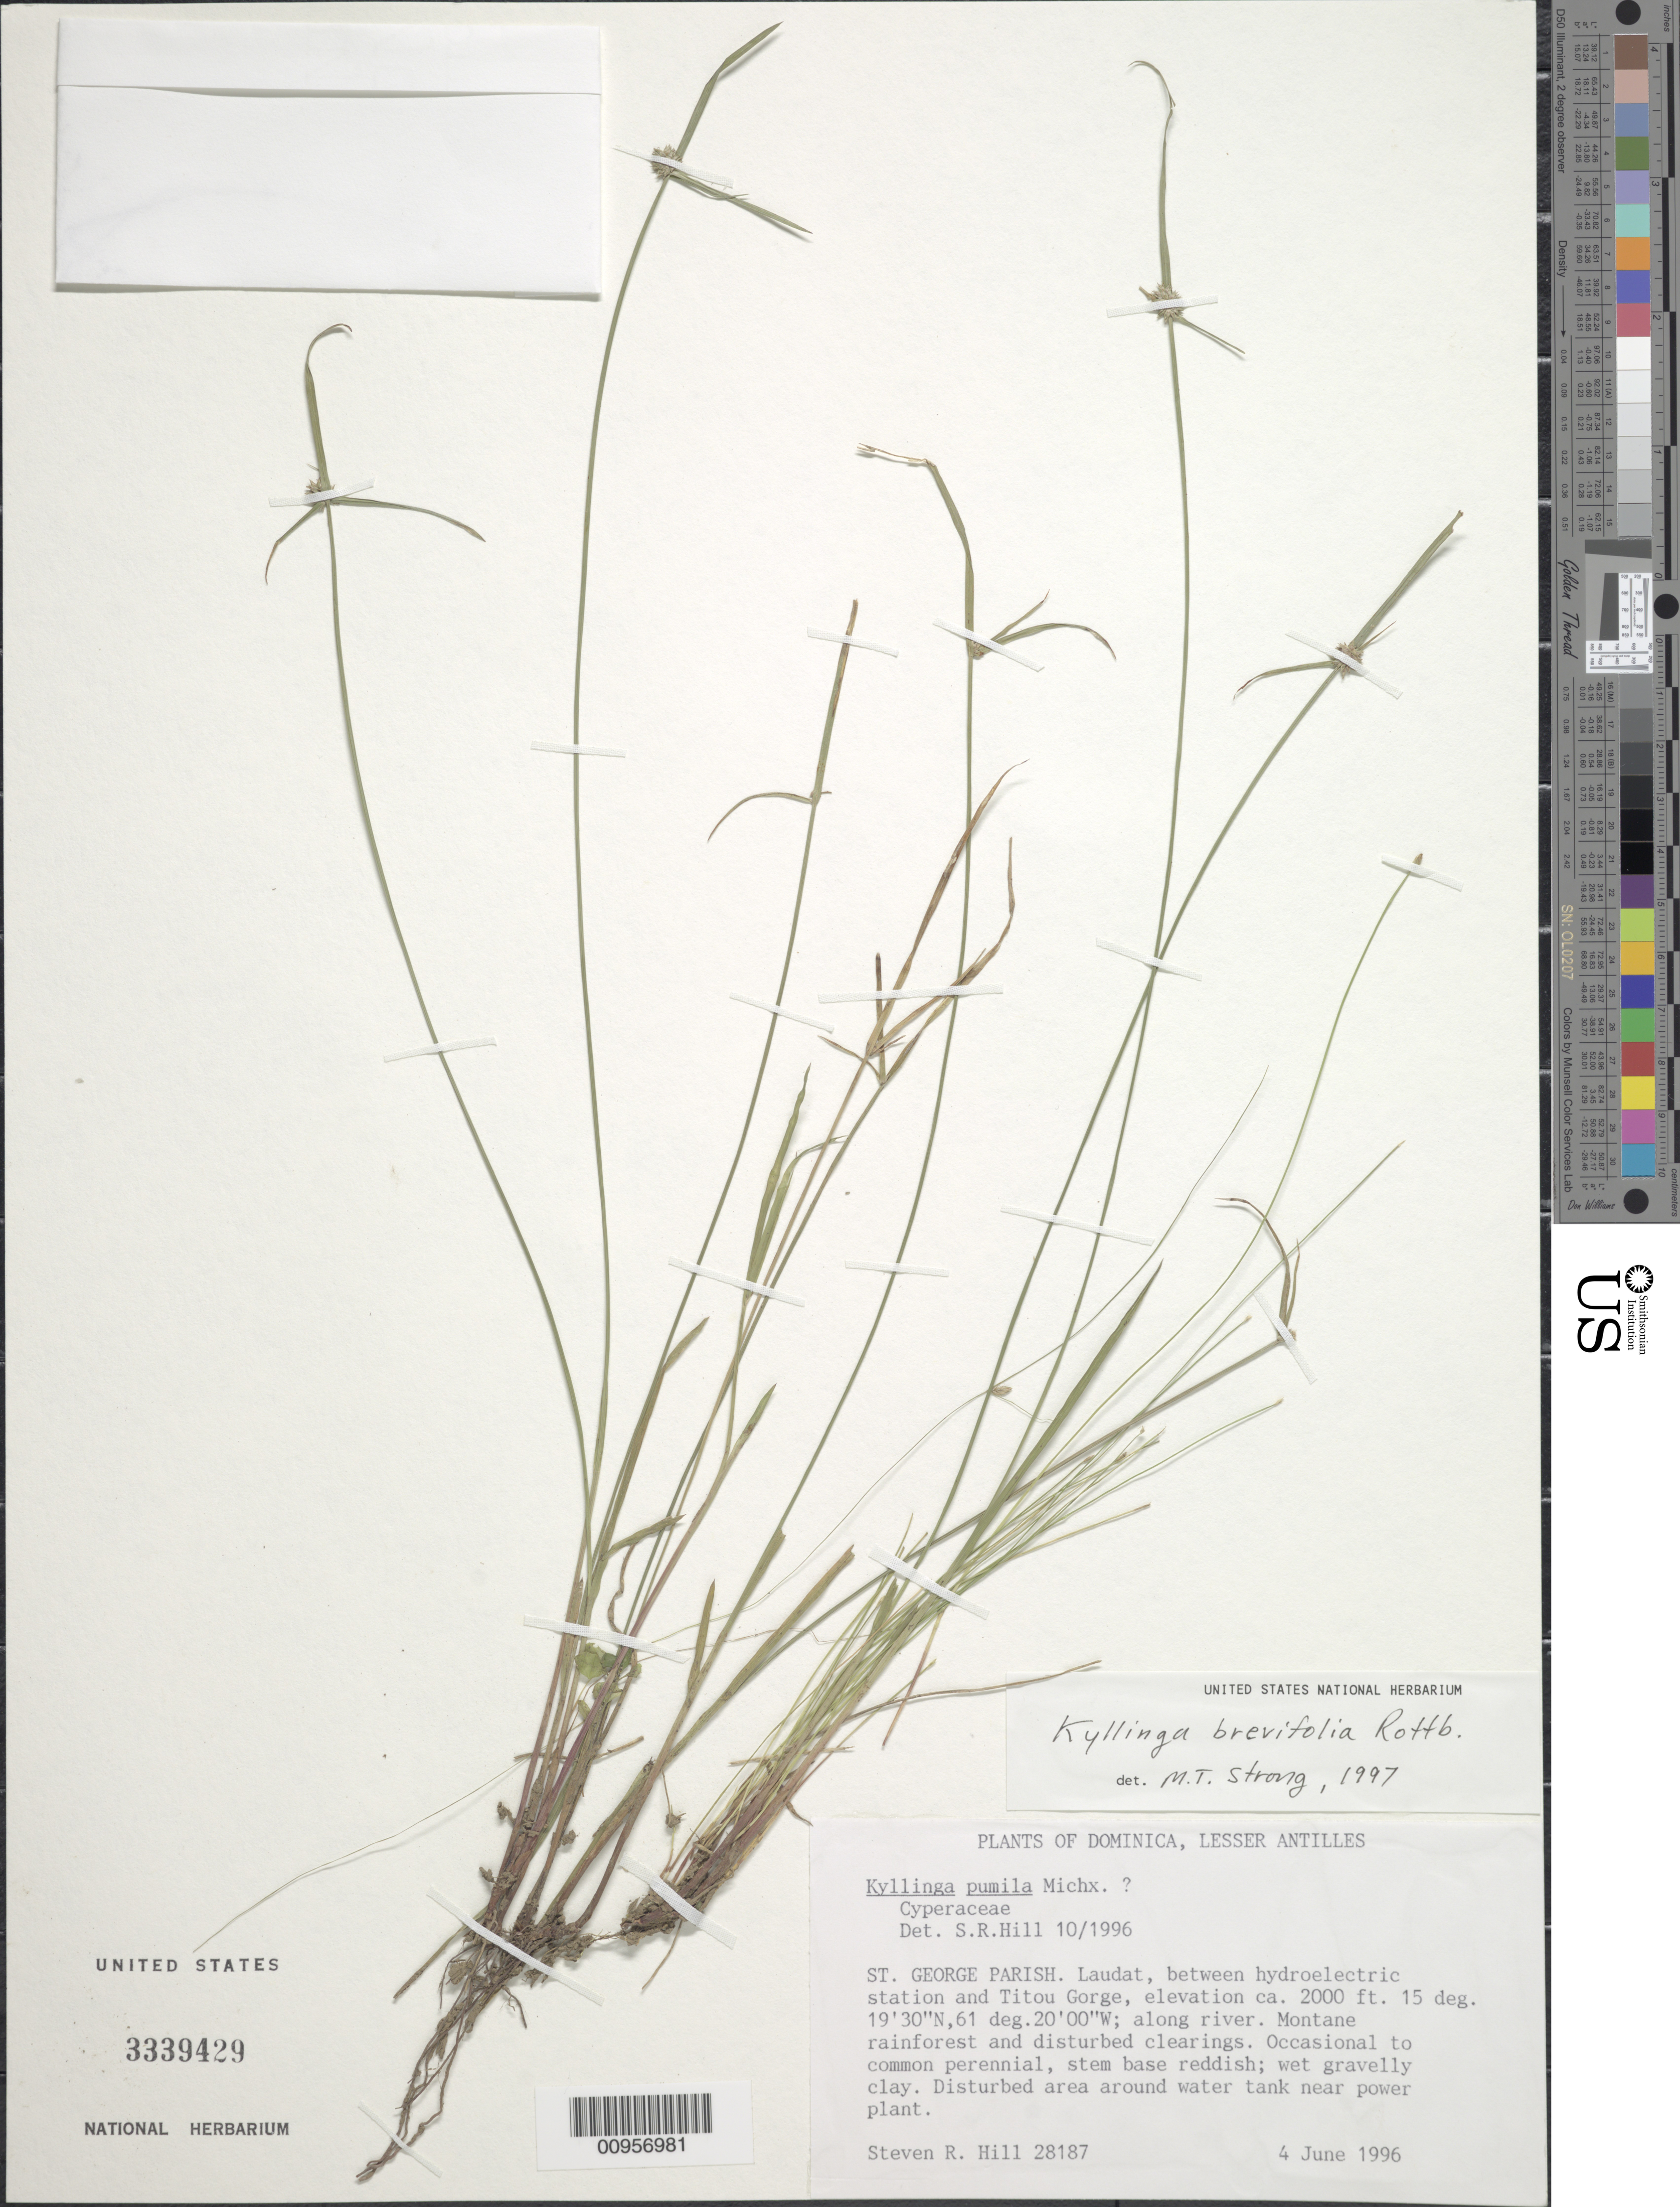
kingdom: Plantae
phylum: Tracheophyta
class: Liliopsida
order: Poales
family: Cyperaceae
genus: Cyperus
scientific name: Cyperus brevifolius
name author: (Rottb.) Hassk.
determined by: Strong, M. T., (US), Smithsonian Institution - National Museum of Natural History (UNITED STATES)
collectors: S. R. Hill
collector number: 28187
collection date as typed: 04 Jun 1996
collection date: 1996-06-04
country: Dominica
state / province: St. George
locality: Laudat, between hydroelectric station and Titou Gorge, along river; disturbed area around water tank near power plant; montane rainforest and disturbed clearings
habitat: Wet gravelly clay, disturbed area around water tank near power plant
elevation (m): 610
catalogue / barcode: US 3339429